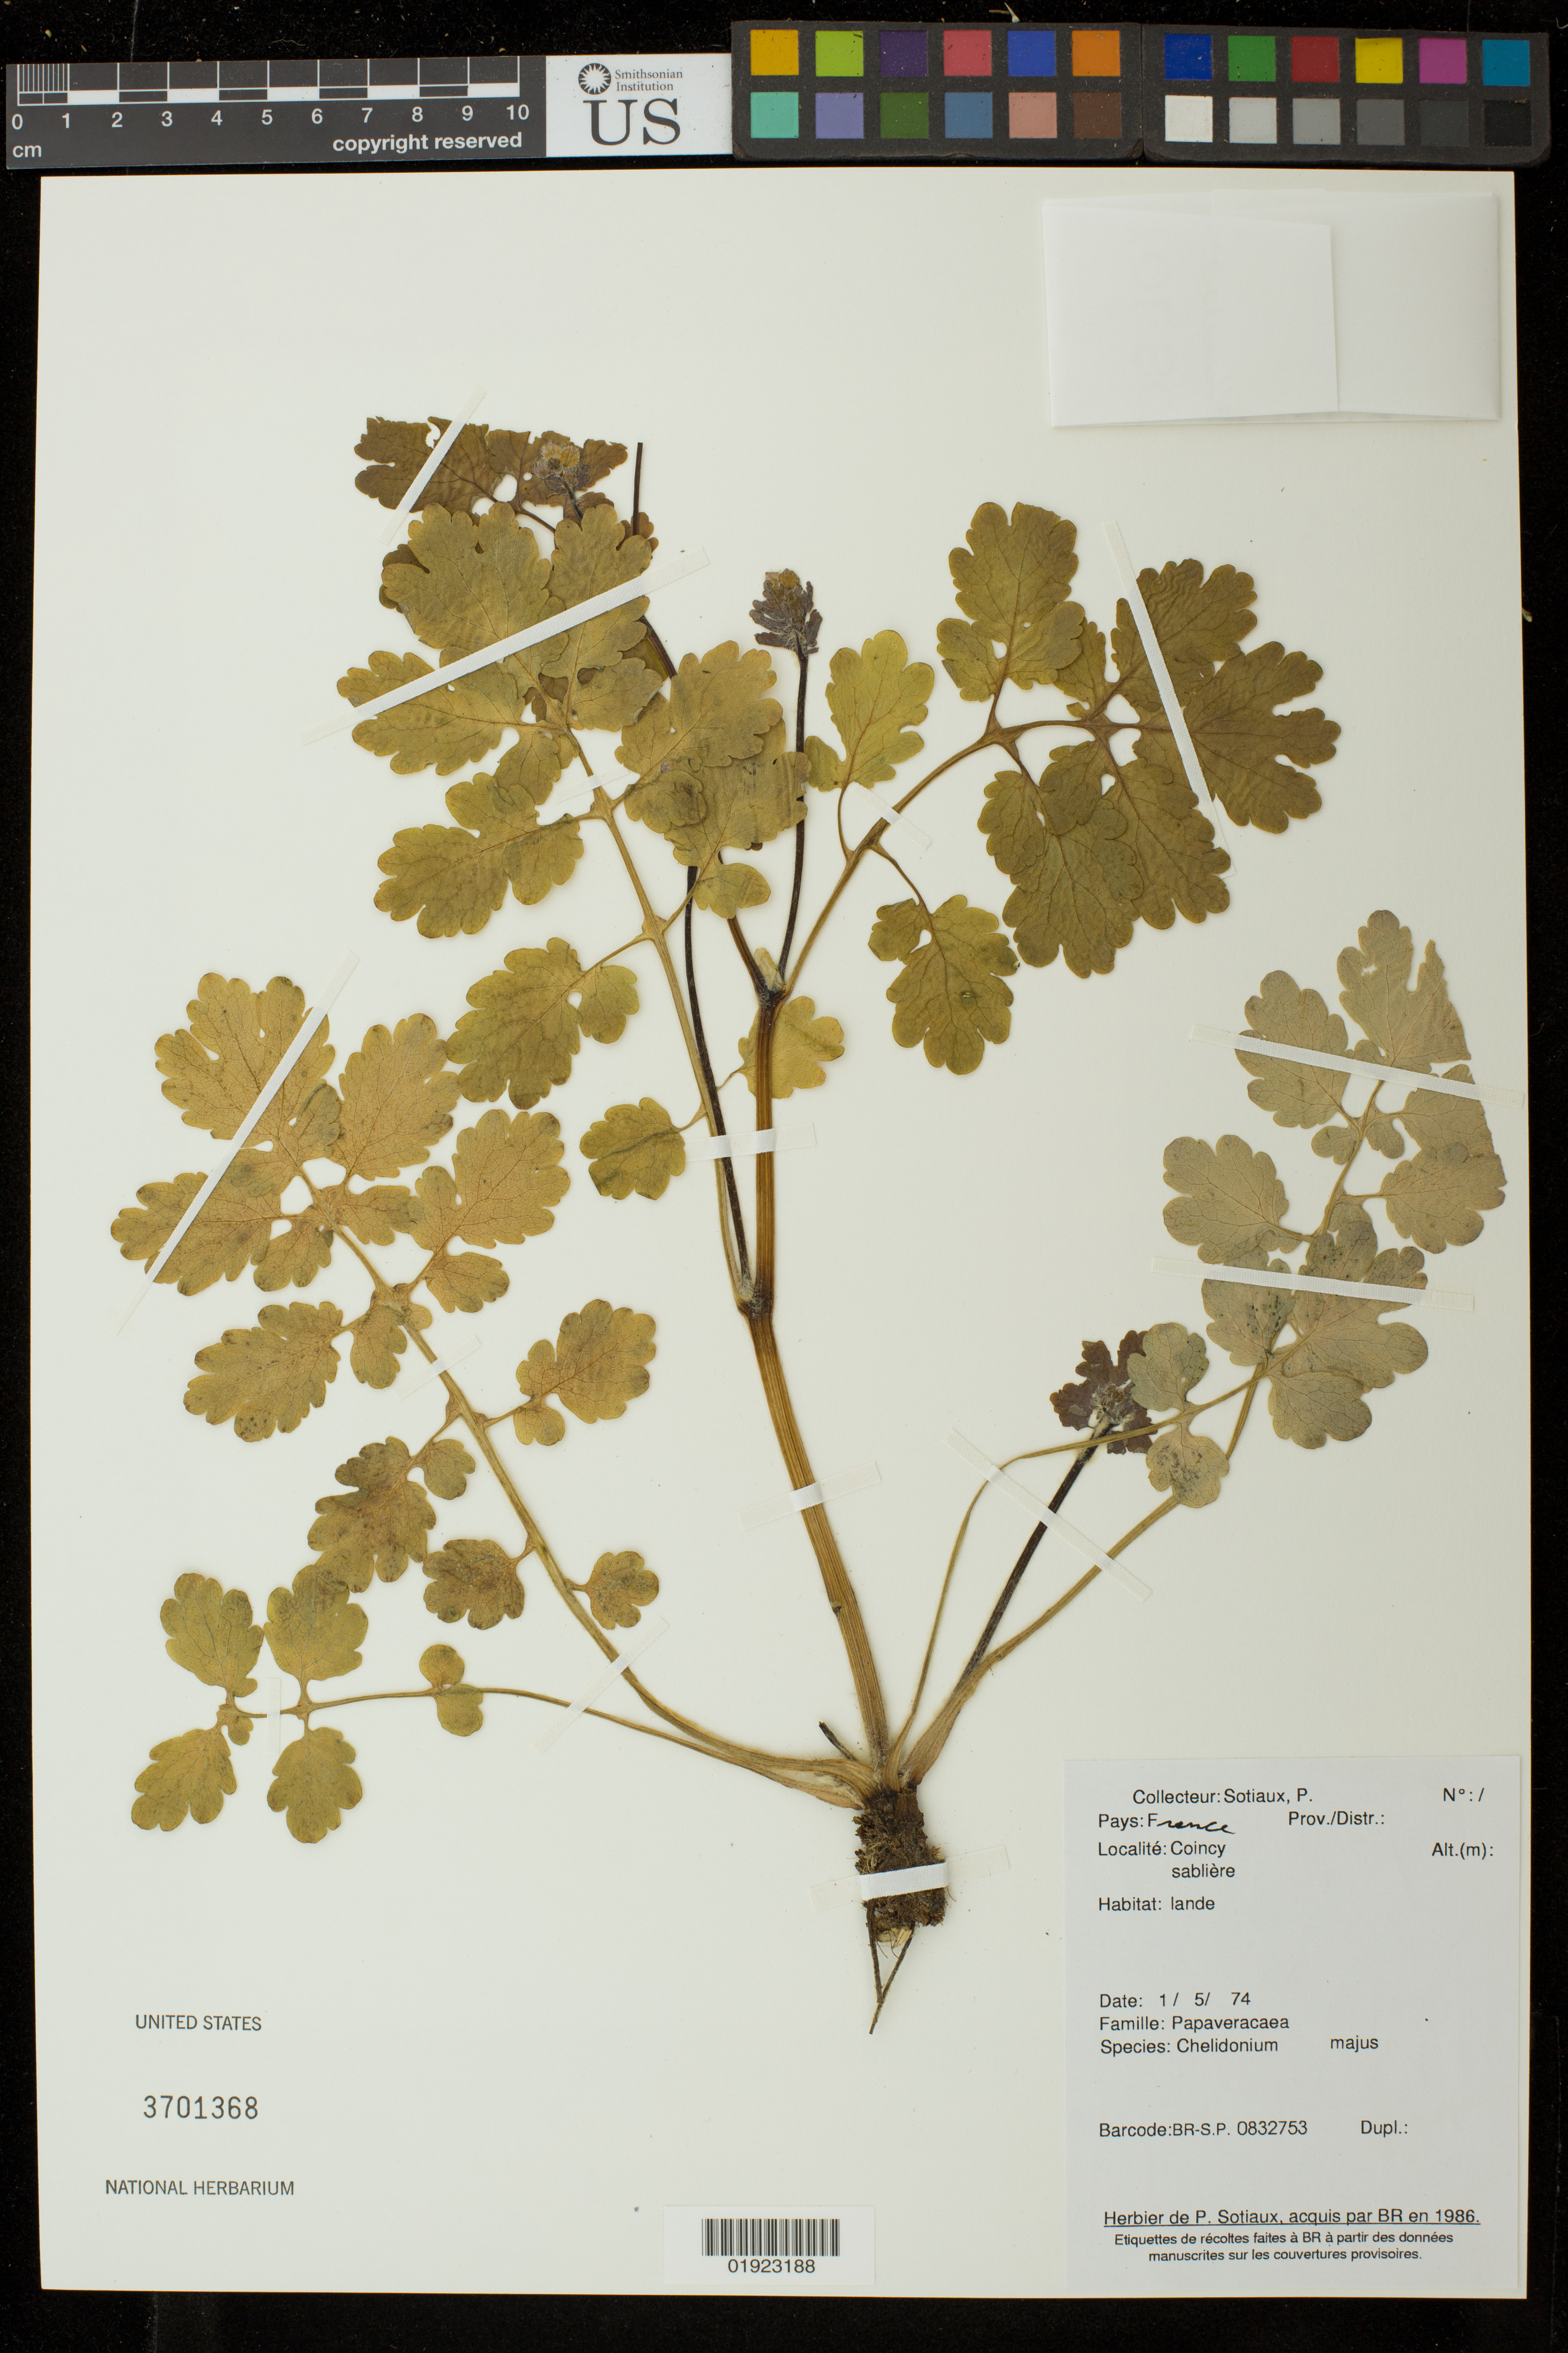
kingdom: Plantae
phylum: Tracheophyta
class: Magnoliopsida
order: Ranunculales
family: Papaveraceae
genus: Chelidonium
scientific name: Chelidonium majus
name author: L.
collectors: P. Sotiaux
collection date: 1974-05-01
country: France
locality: Coincy.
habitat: Sabliere. Lande.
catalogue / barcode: US 3701368